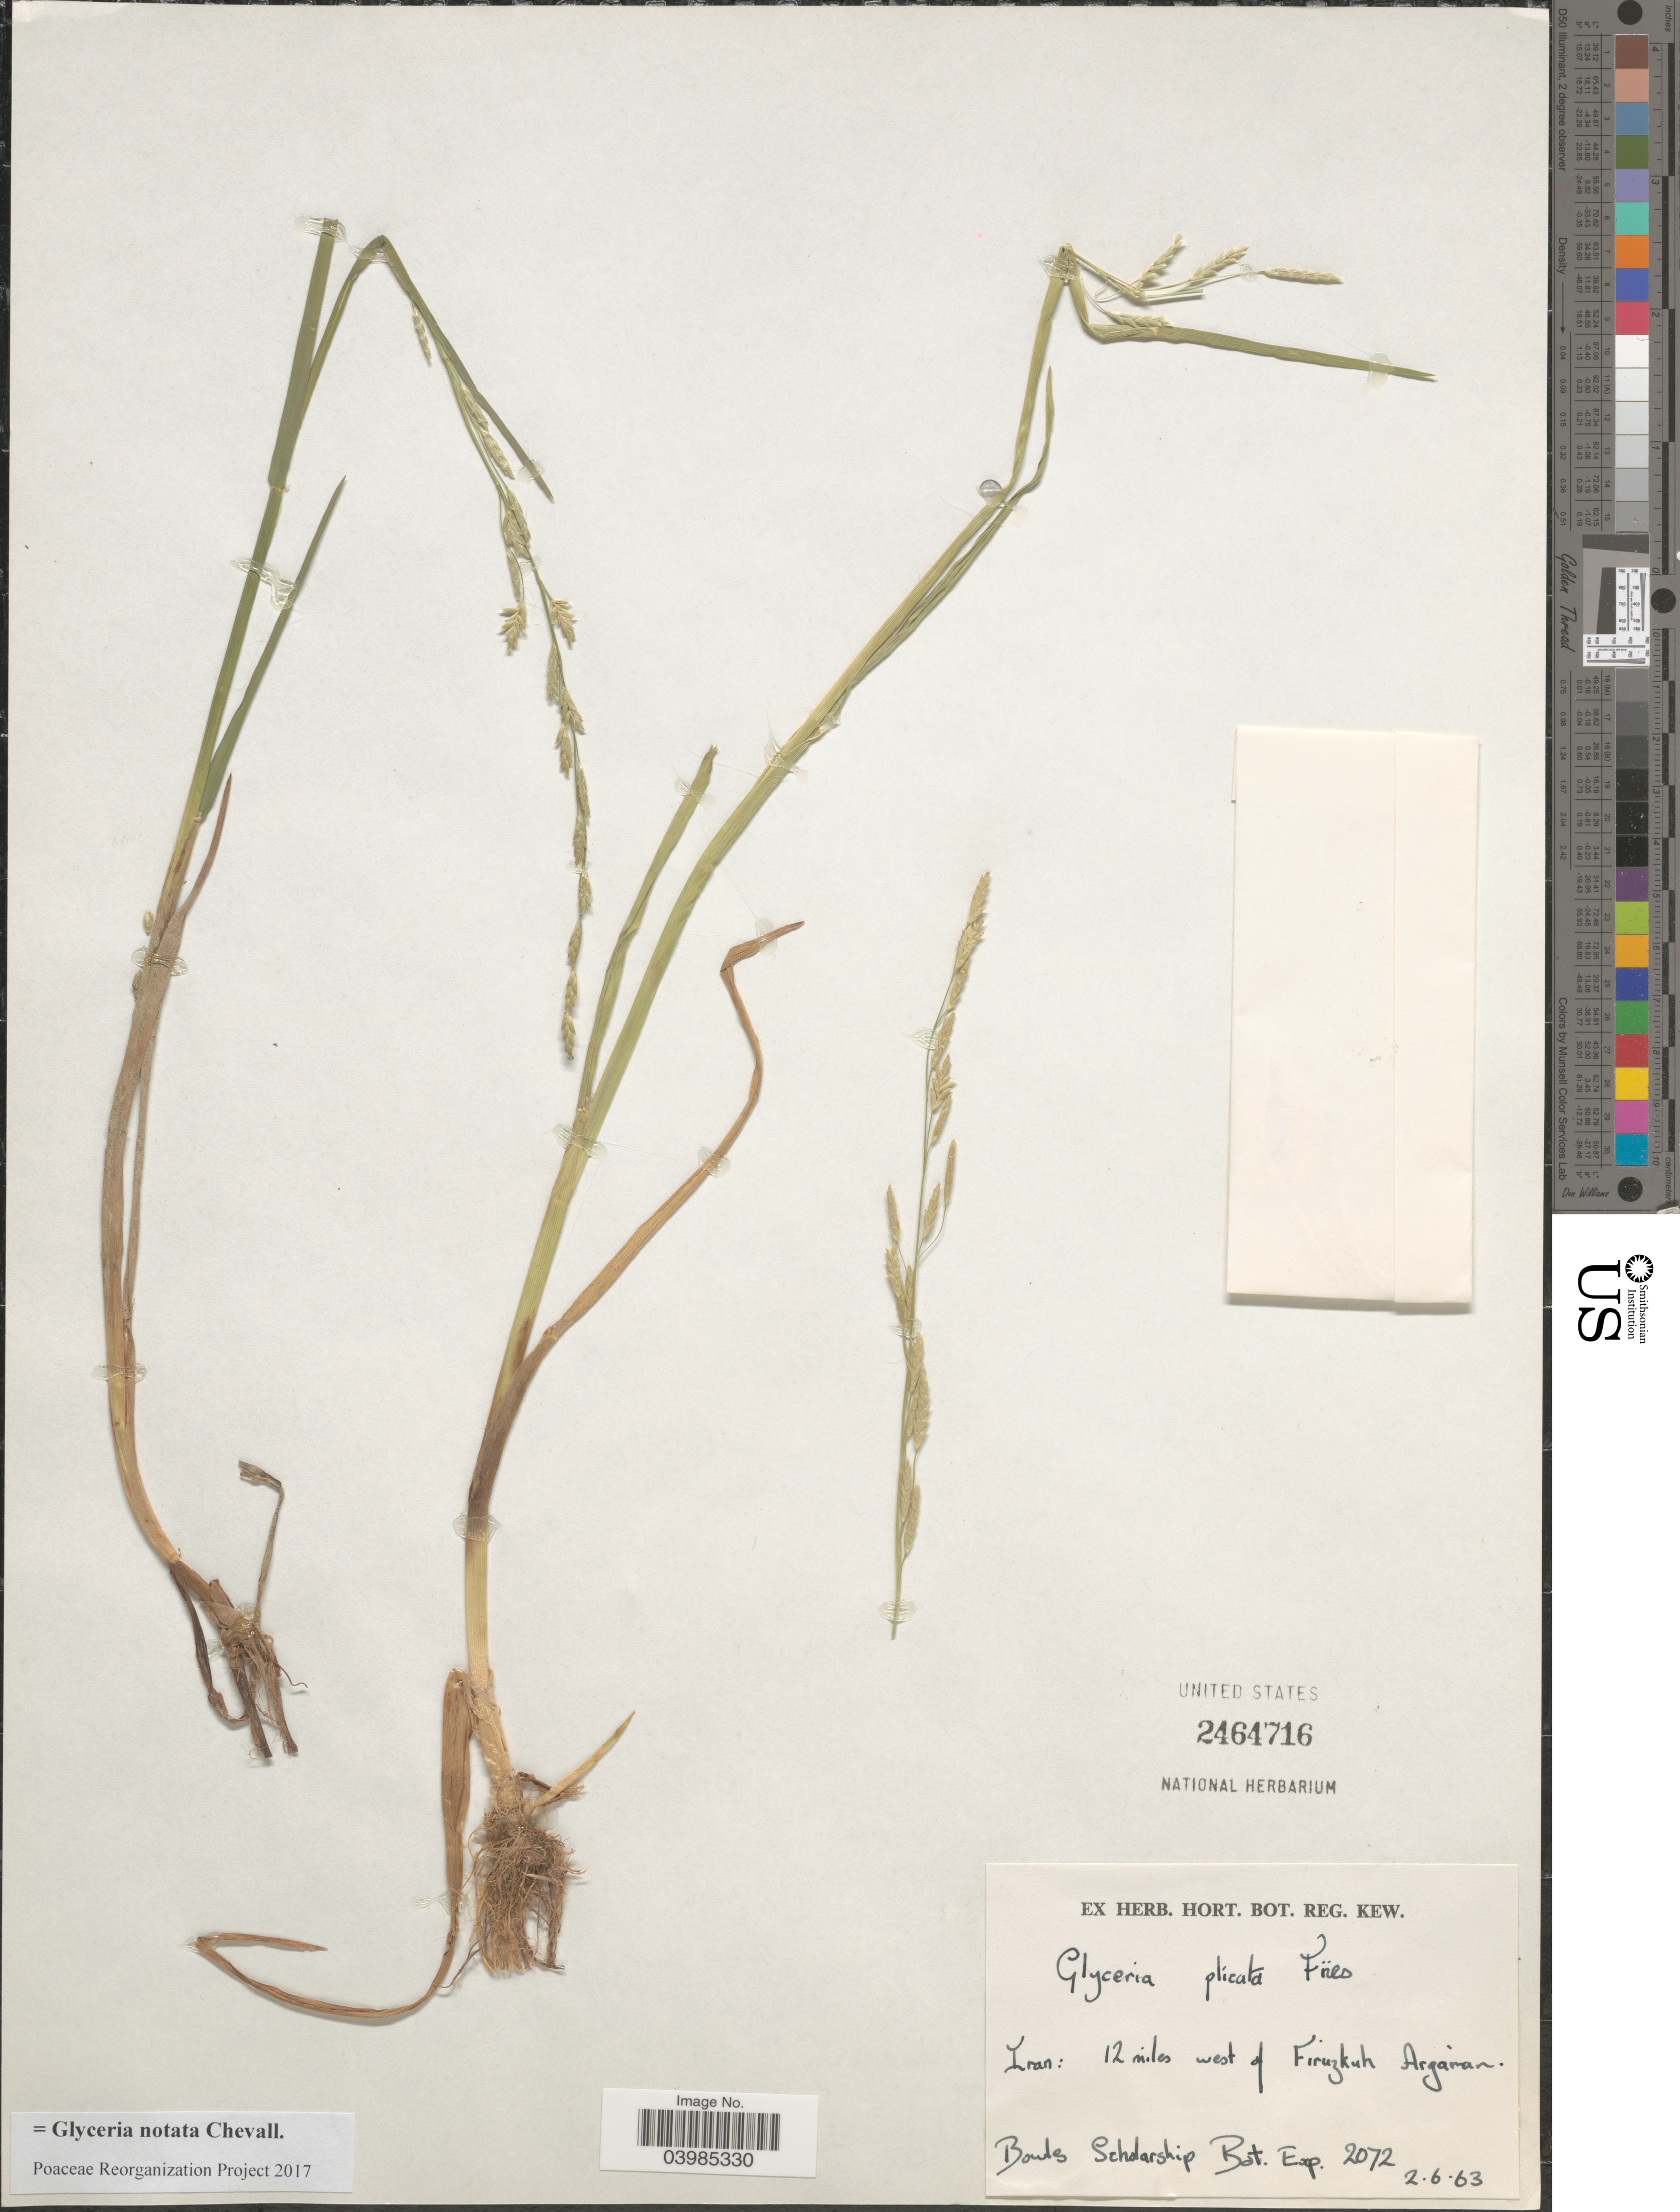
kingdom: Plantae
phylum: Tracheophyta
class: Liliopsida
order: Poales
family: Poaceae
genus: Glyceria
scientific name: Glyceria notata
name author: Chevall.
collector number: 2072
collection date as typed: Transcribed d/m/y: 2/6/63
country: Iran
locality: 12 miles west of Firuzkuh Argàman.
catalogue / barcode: US 2464716